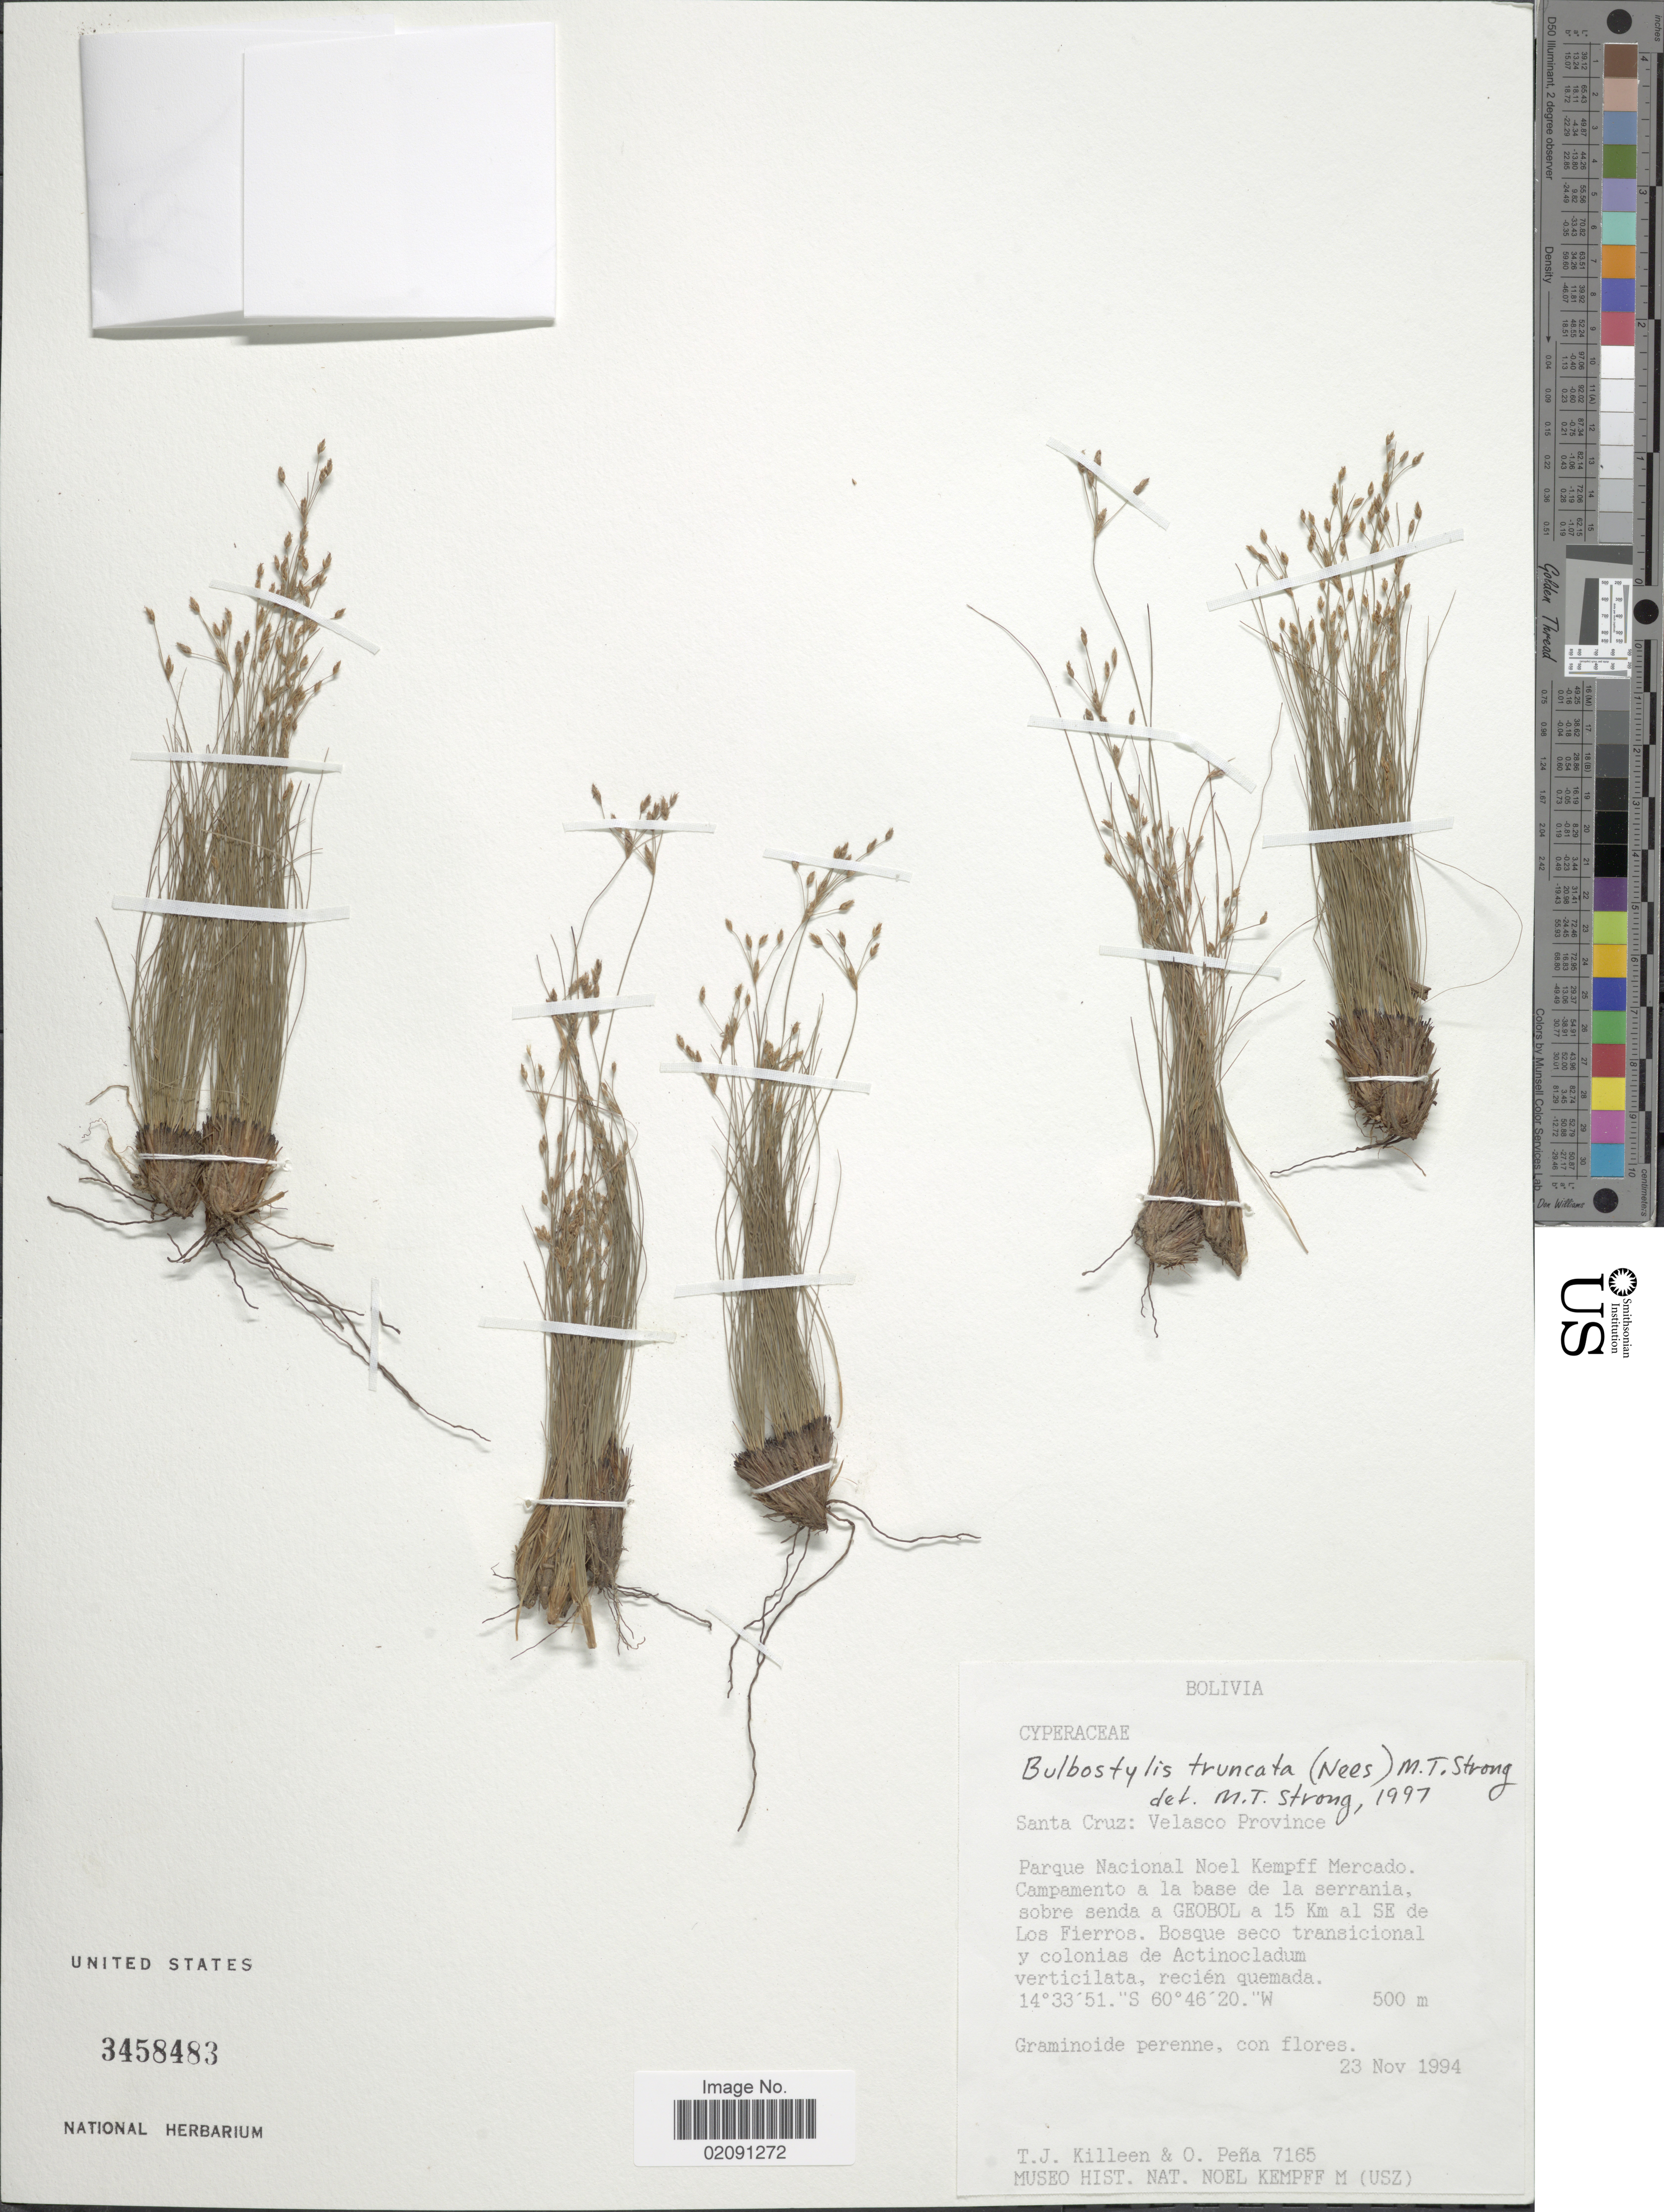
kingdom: Plantae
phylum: Tracheophyta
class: Liliopsida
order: Poales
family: Cyperaceae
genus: Bulbostylis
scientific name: Bulbostylis truncata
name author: (Nees) M.T. Strong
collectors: T. J. Killeen & O. Pena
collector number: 7165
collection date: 1994-11-23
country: Bolivia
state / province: Santa Cruz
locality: Velasco Province, Parque Nacional Noel Kempff Mercado, sobre senda a Geobol a 15 km al SE de Los Fierros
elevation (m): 500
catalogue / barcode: US 3458483